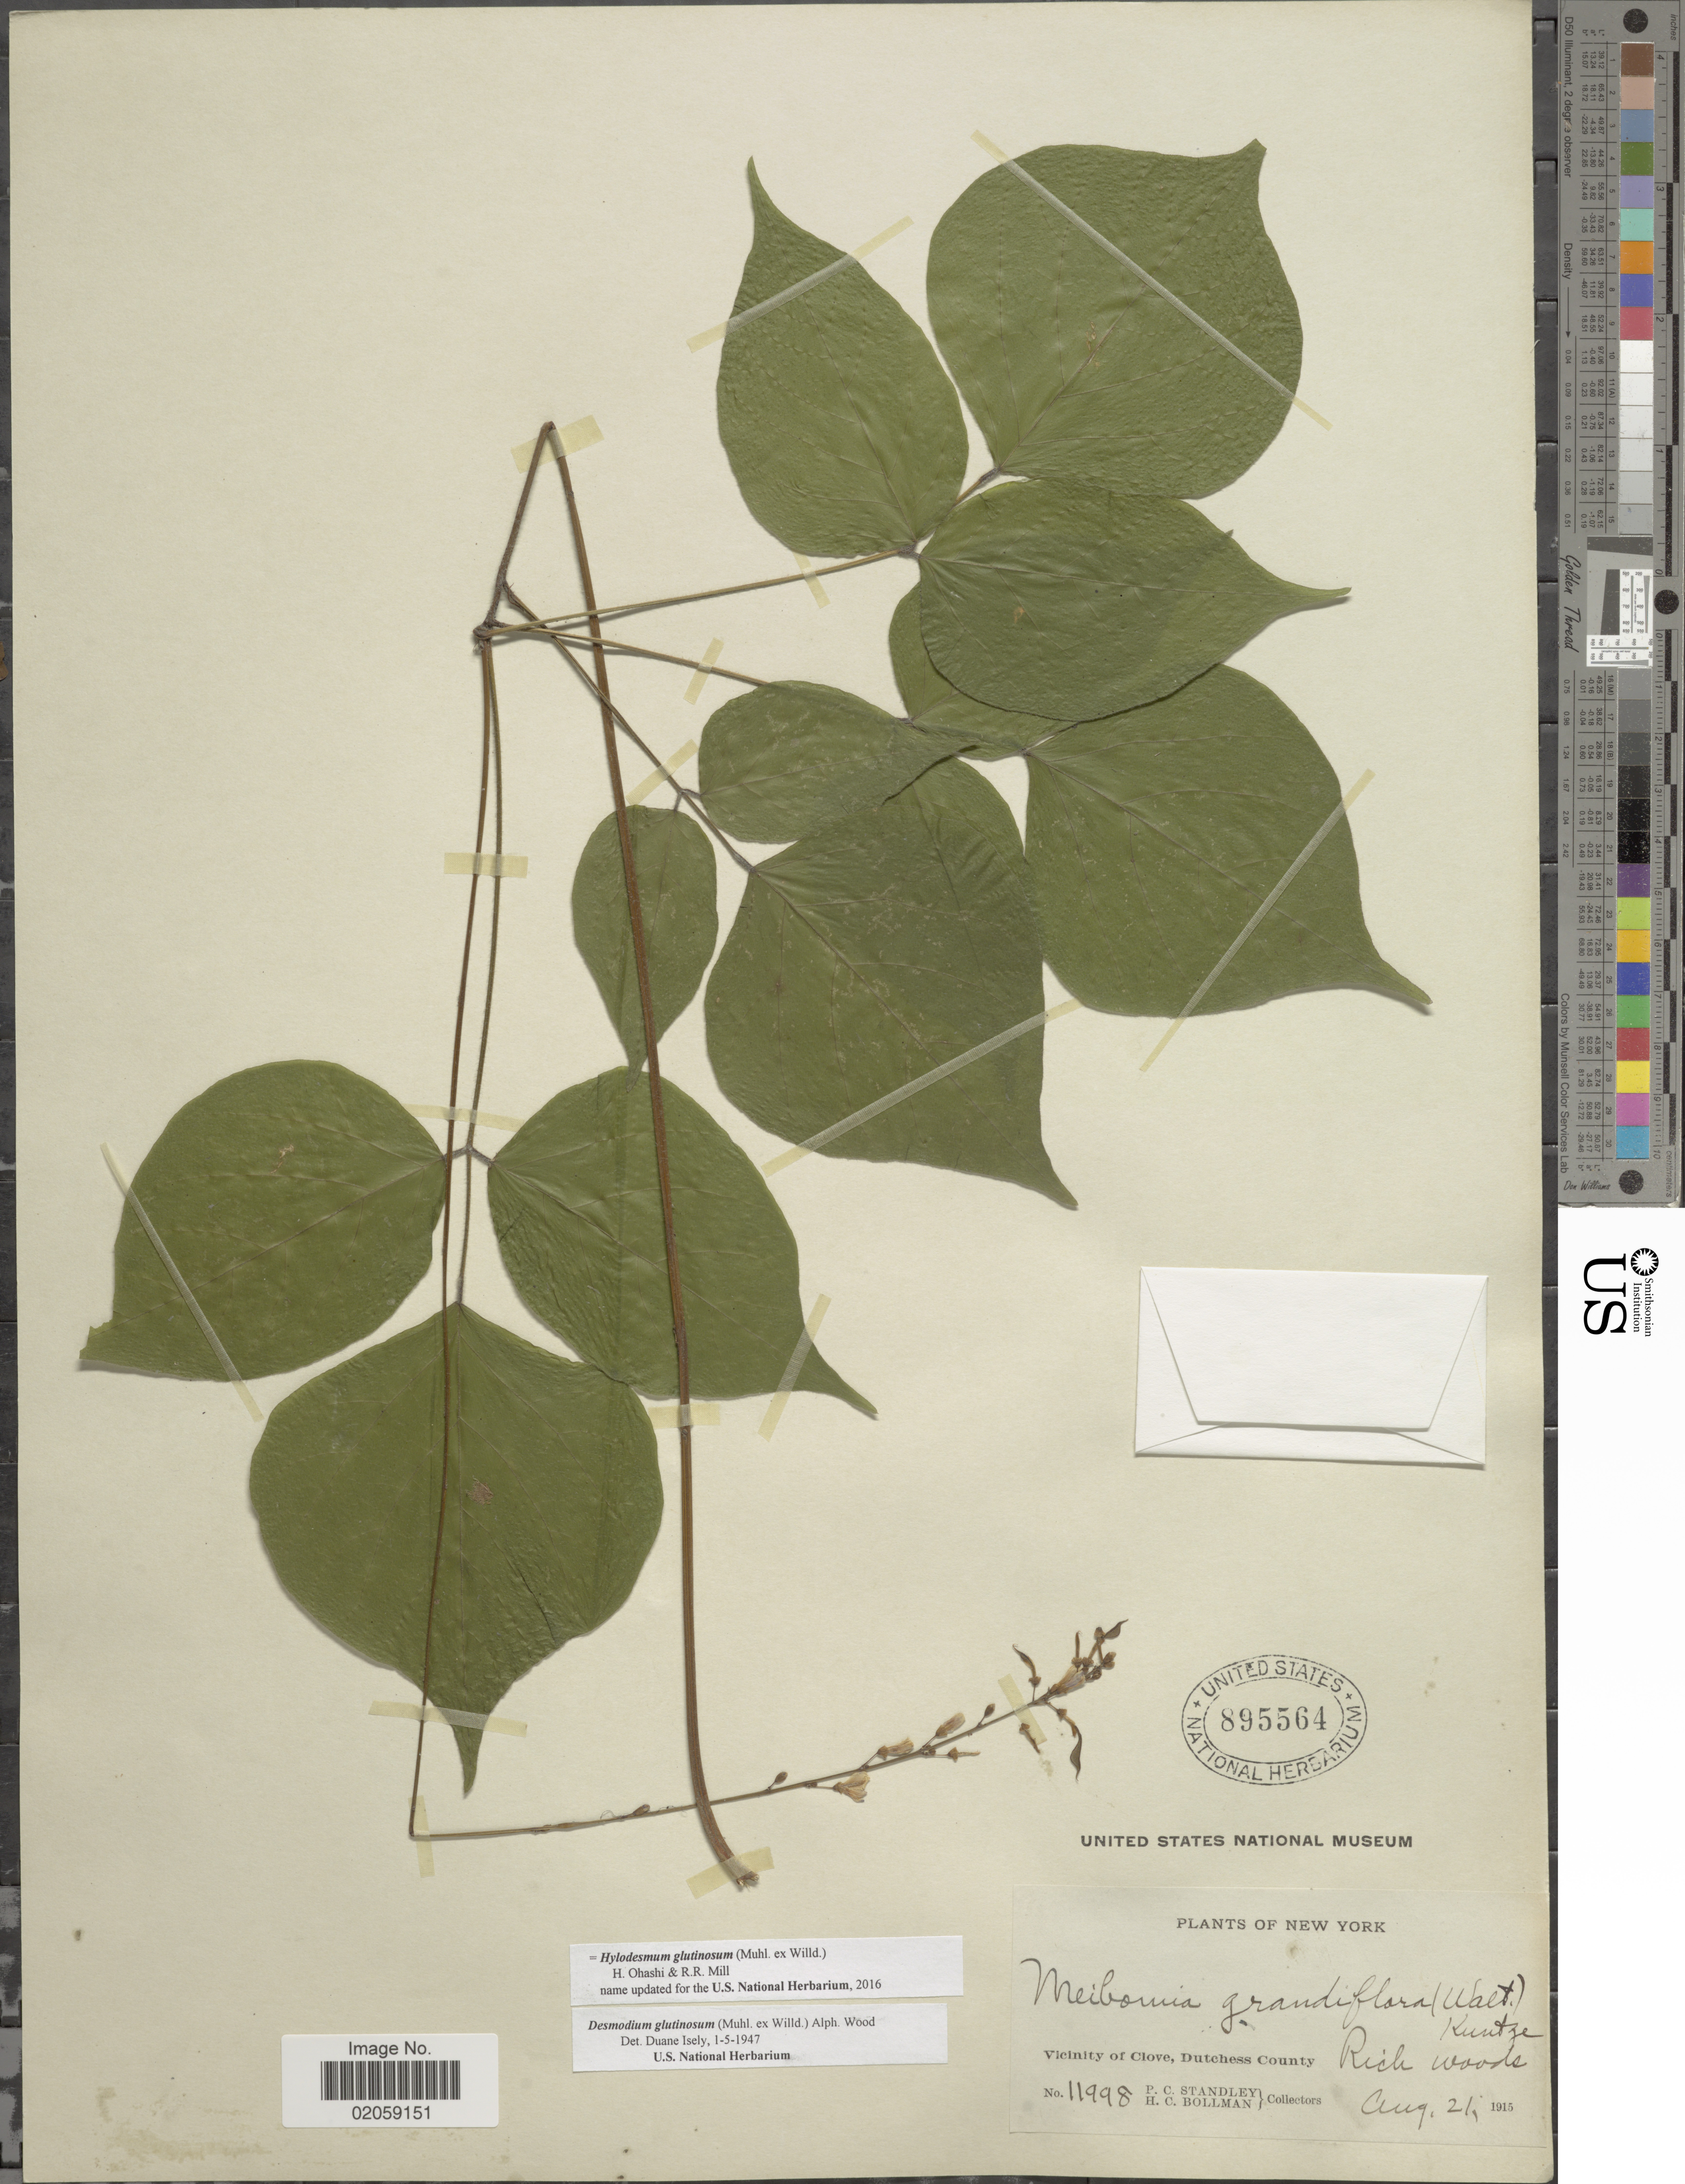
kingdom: Plantae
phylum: Tracheophyta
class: Magnoliopsida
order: Fabales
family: Fabaceae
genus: Hylodesmum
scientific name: Hylodesmum glutinosum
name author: (Muhl. ex Willd.) H. Ohashi & R.R. Mill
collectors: P. C. Standley & H. C. Bollman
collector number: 11998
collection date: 1915-08-21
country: United States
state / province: New York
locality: Vicinity of Clove, Dutchess County. Rich woods.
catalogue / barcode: US 895564